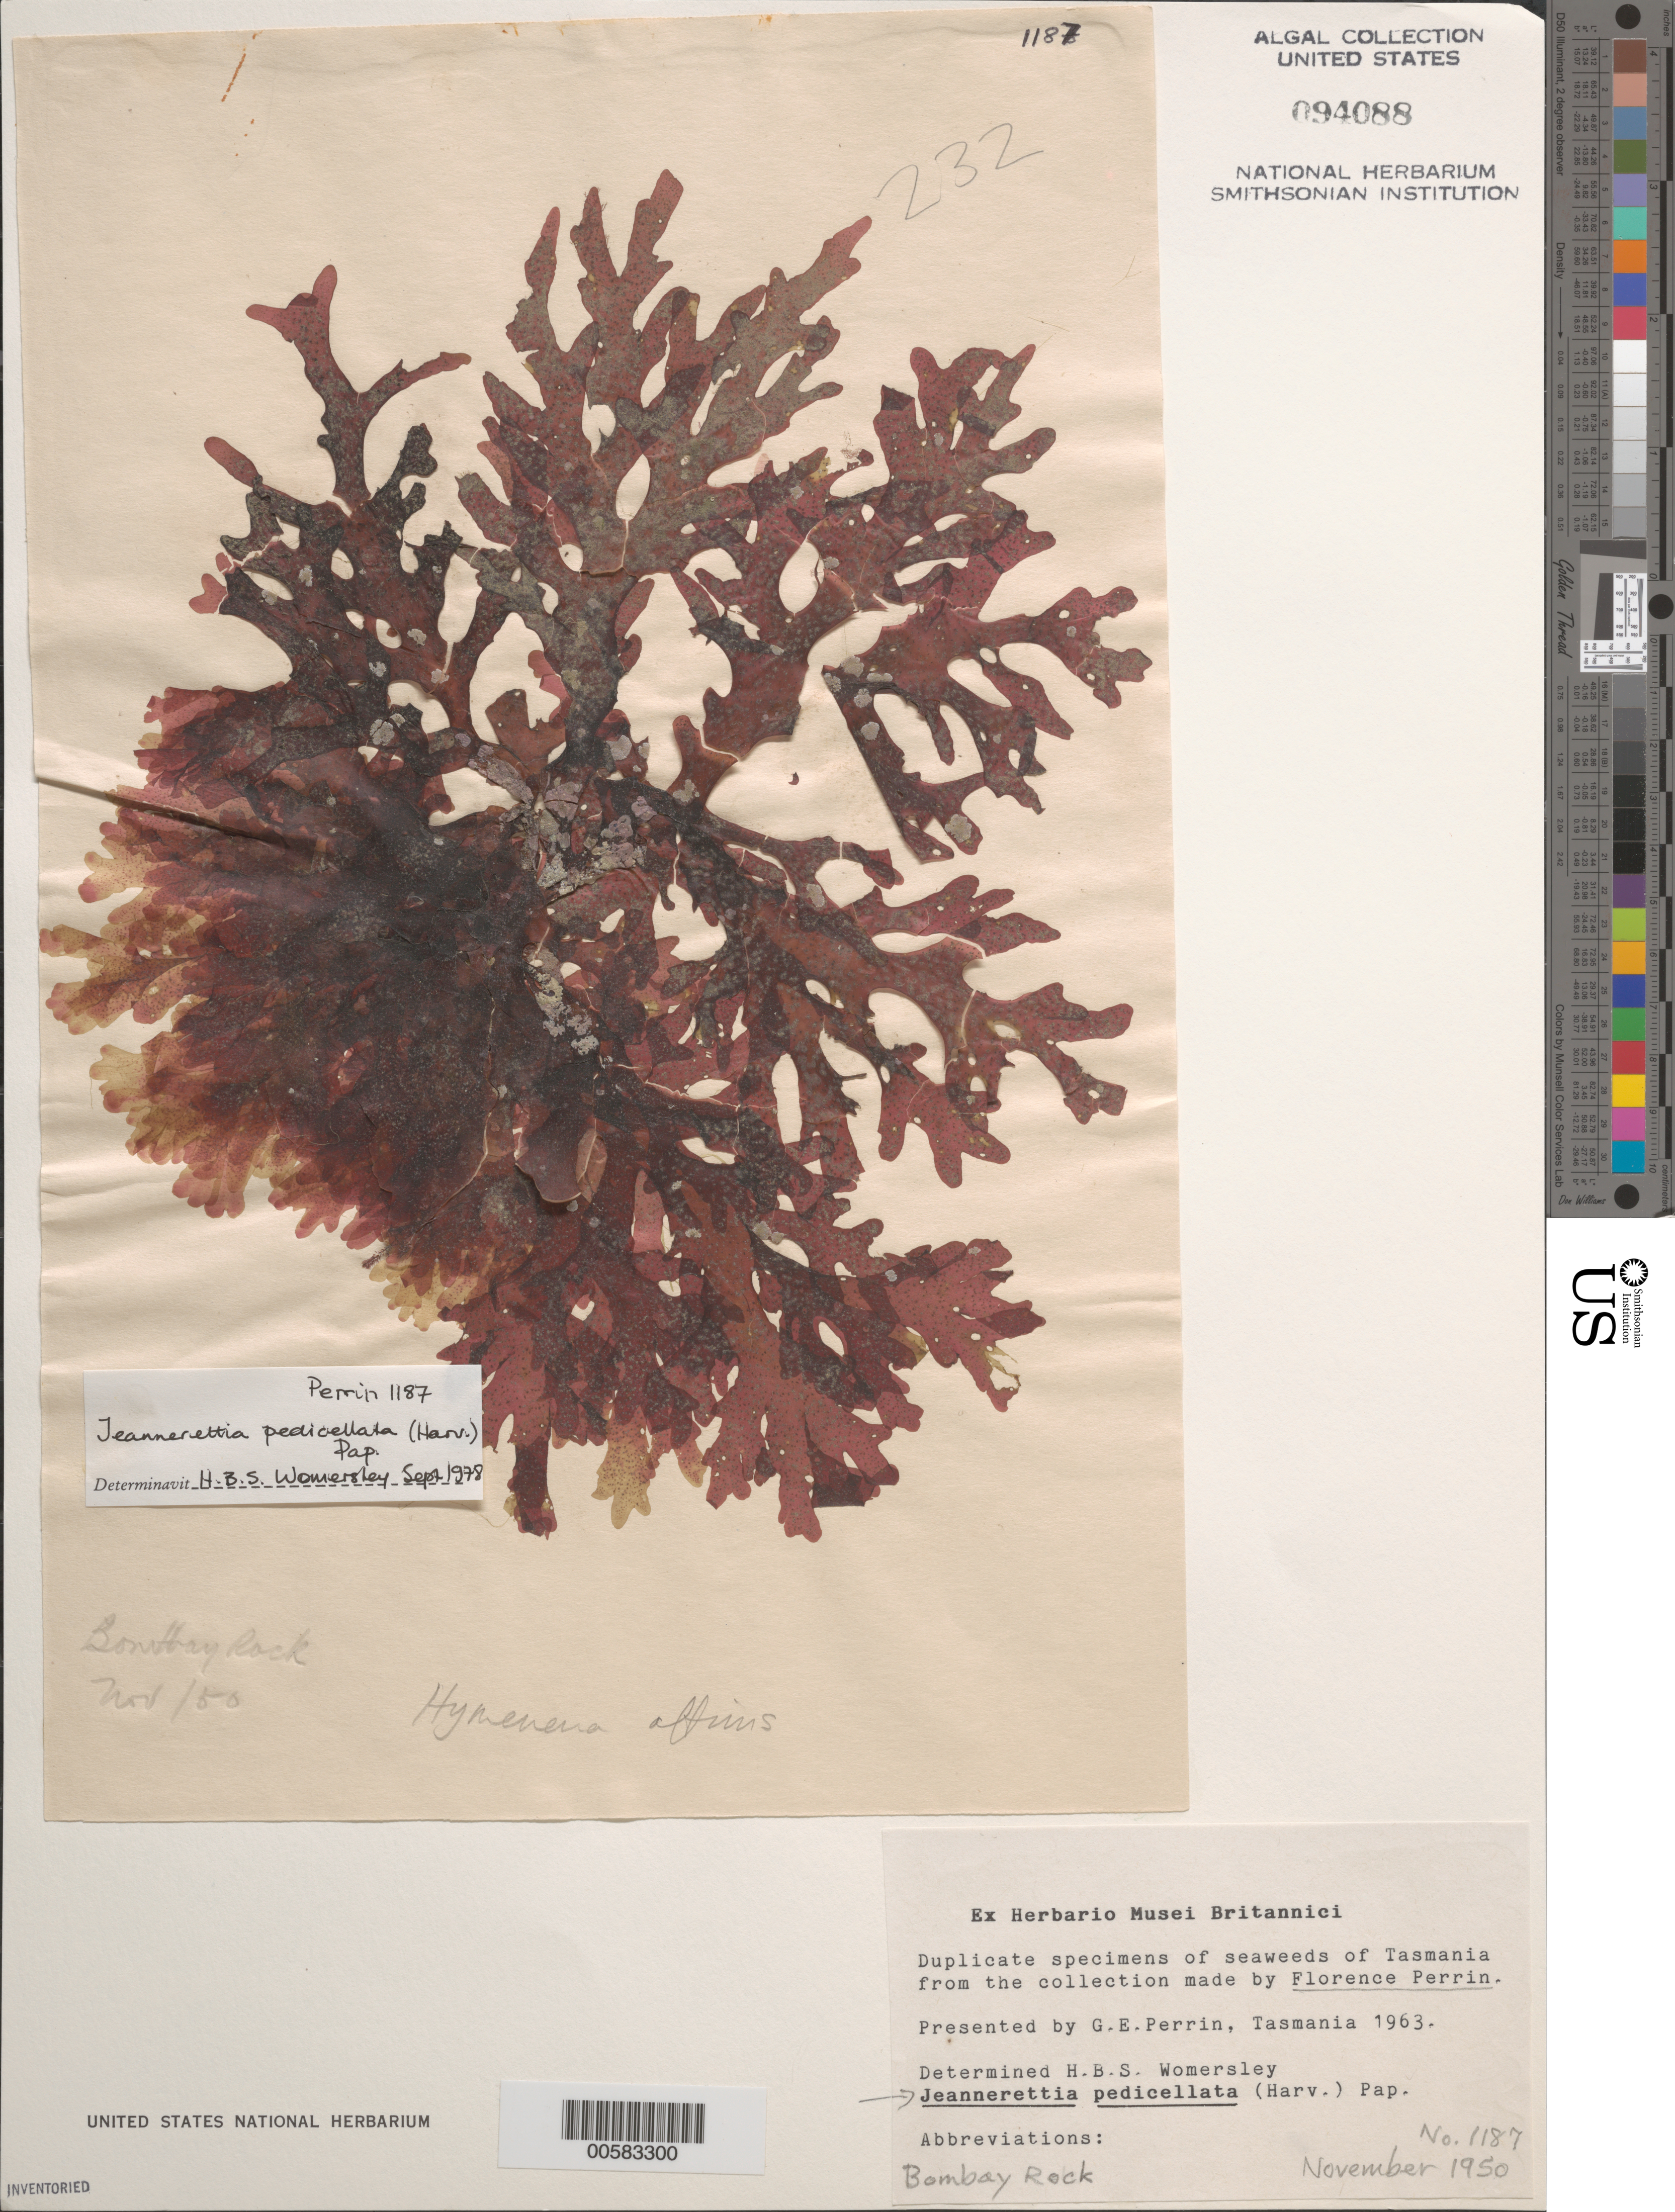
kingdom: Plantae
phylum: Rhodophyta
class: Florideophyceae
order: Ceramiales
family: Rhodomelaceae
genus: Pollexfenia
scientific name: Pollexfenia pedicellata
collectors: F. Perrin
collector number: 1187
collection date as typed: Nov 1950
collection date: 1950-11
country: Australia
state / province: Tasmania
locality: Bombay Rock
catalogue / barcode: US 94088